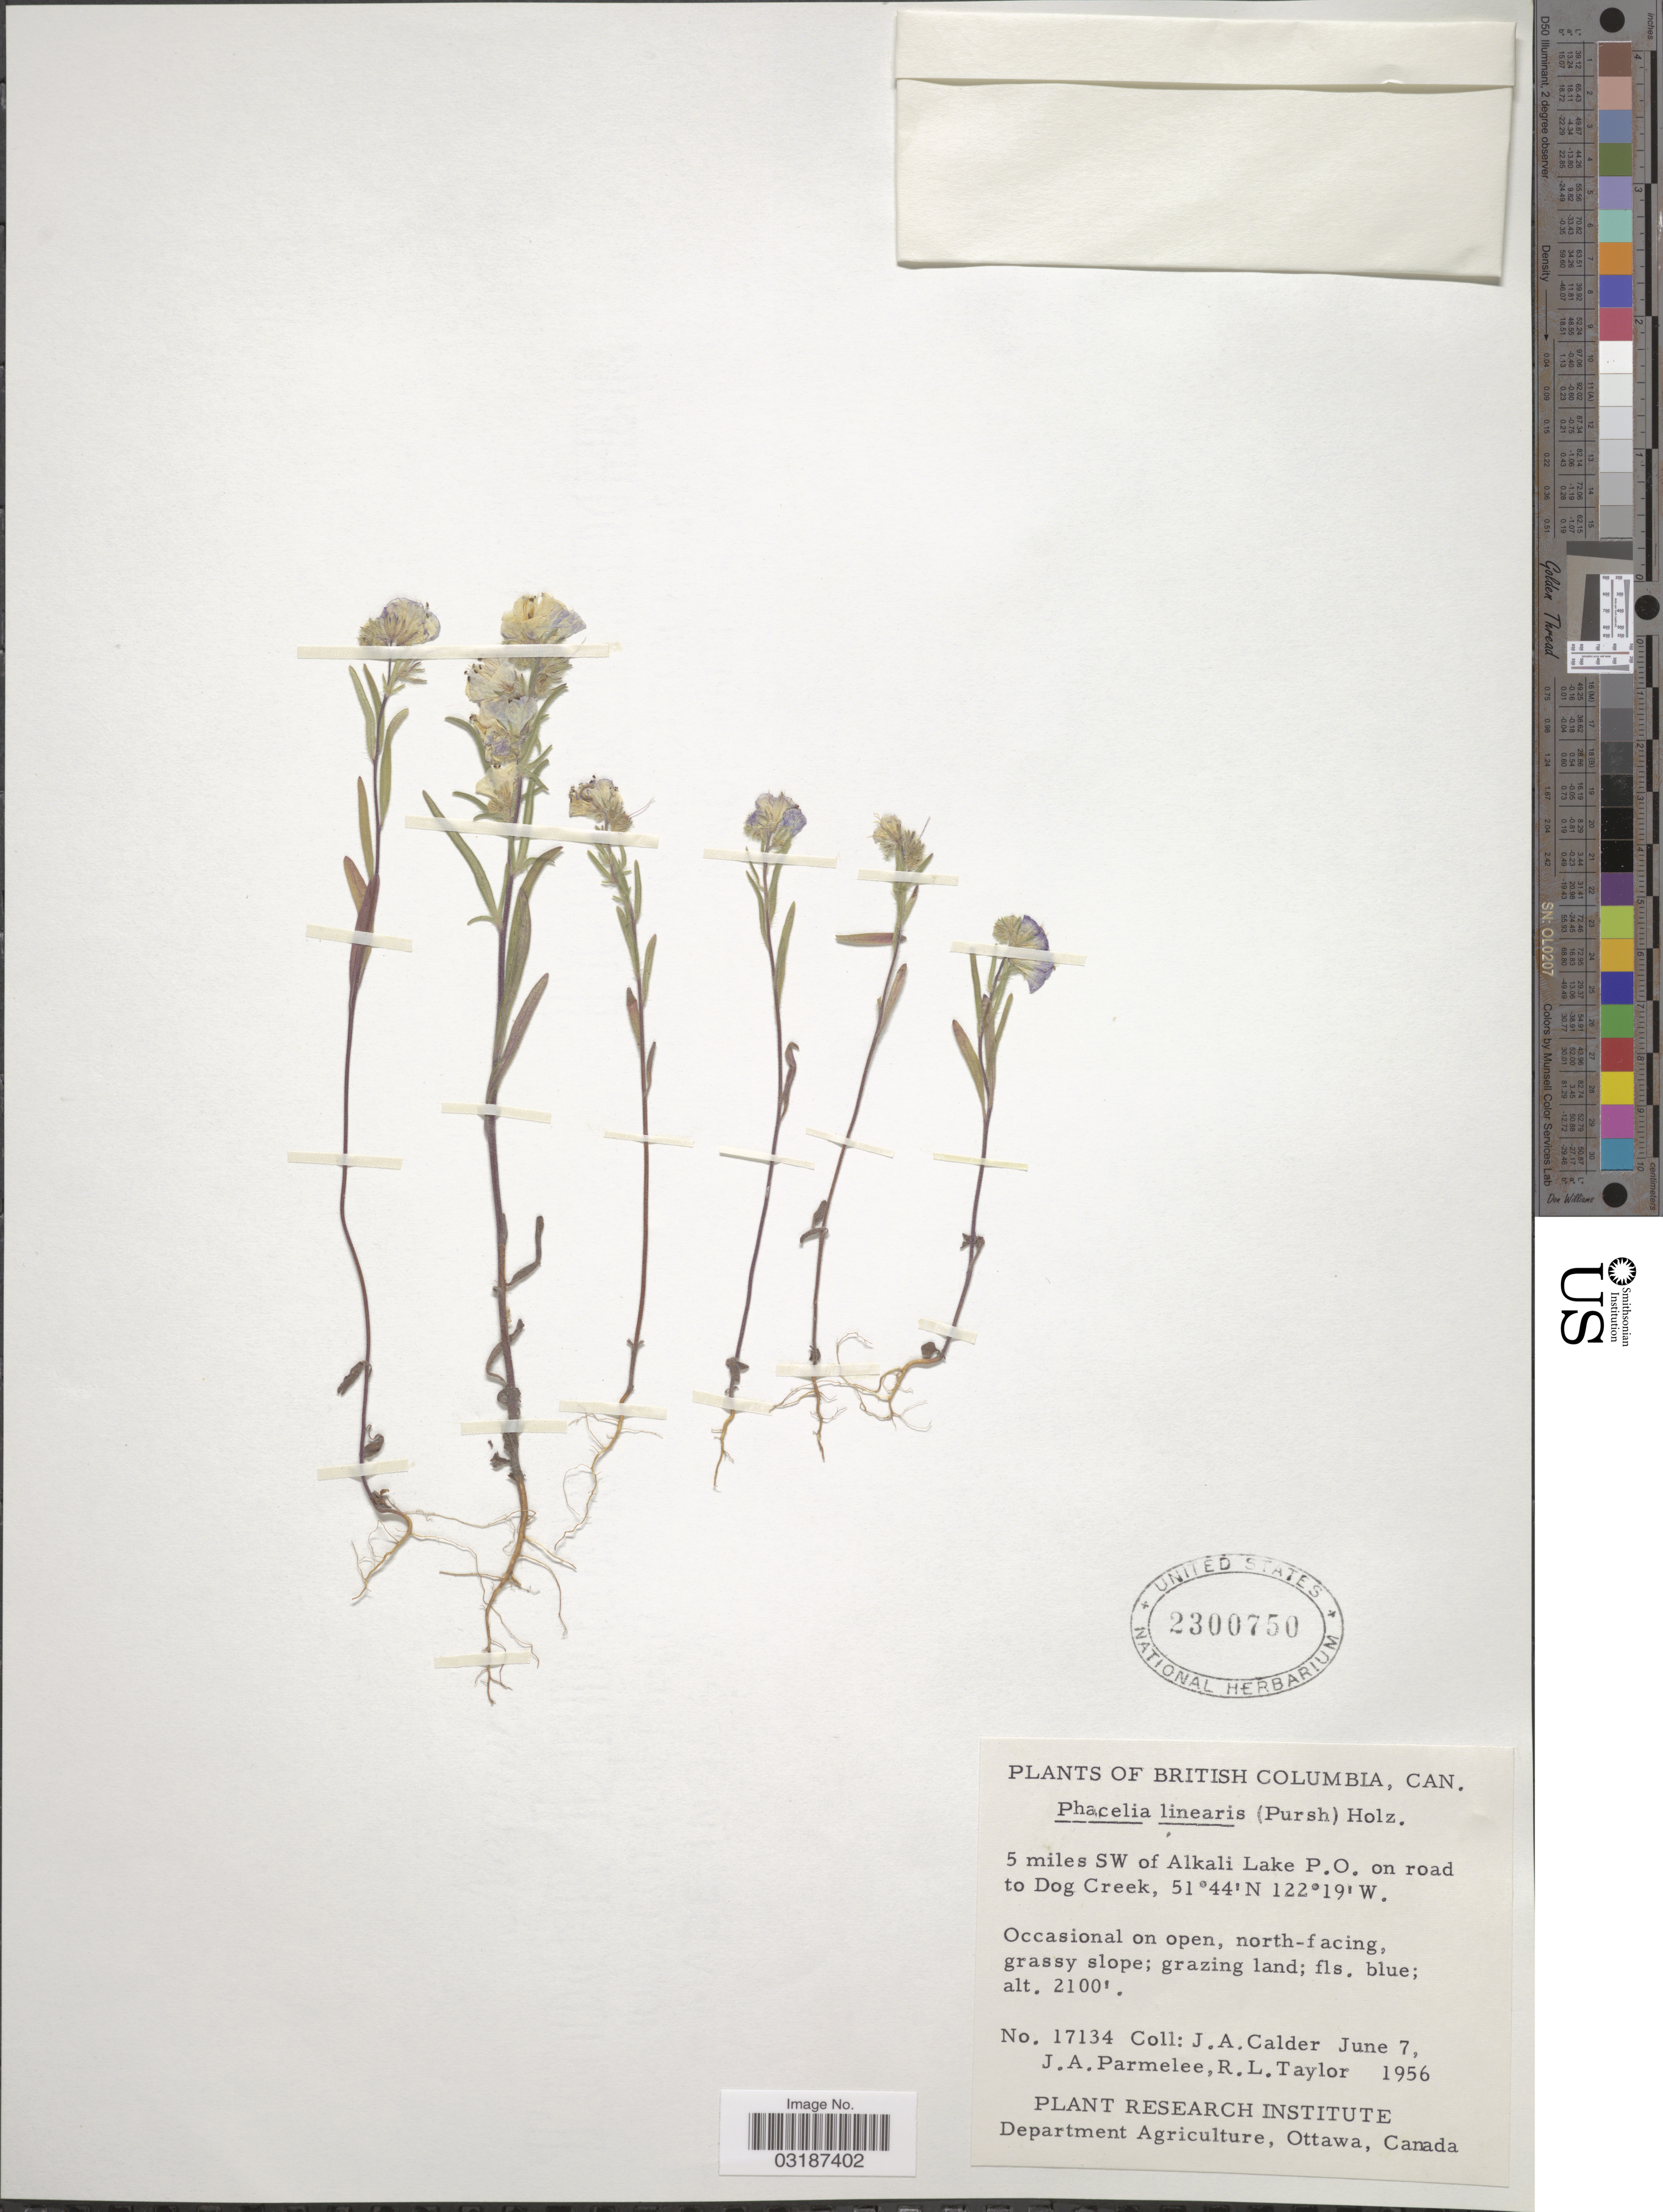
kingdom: Plantae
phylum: Tracheophyta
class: Magnoliopsida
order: Boraginales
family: Hydrophyllaceae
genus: Phacelia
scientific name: Phacelia linearis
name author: (Pursh) Holz.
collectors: J. A. Calder, J. A. Parmelee & R. Taylor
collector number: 17134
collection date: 1956-06-07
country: Canada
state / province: British Columbia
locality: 5 miles SW of Alkali Lake P.O on road to Dog Creek.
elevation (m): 640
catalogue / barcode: US 2300750